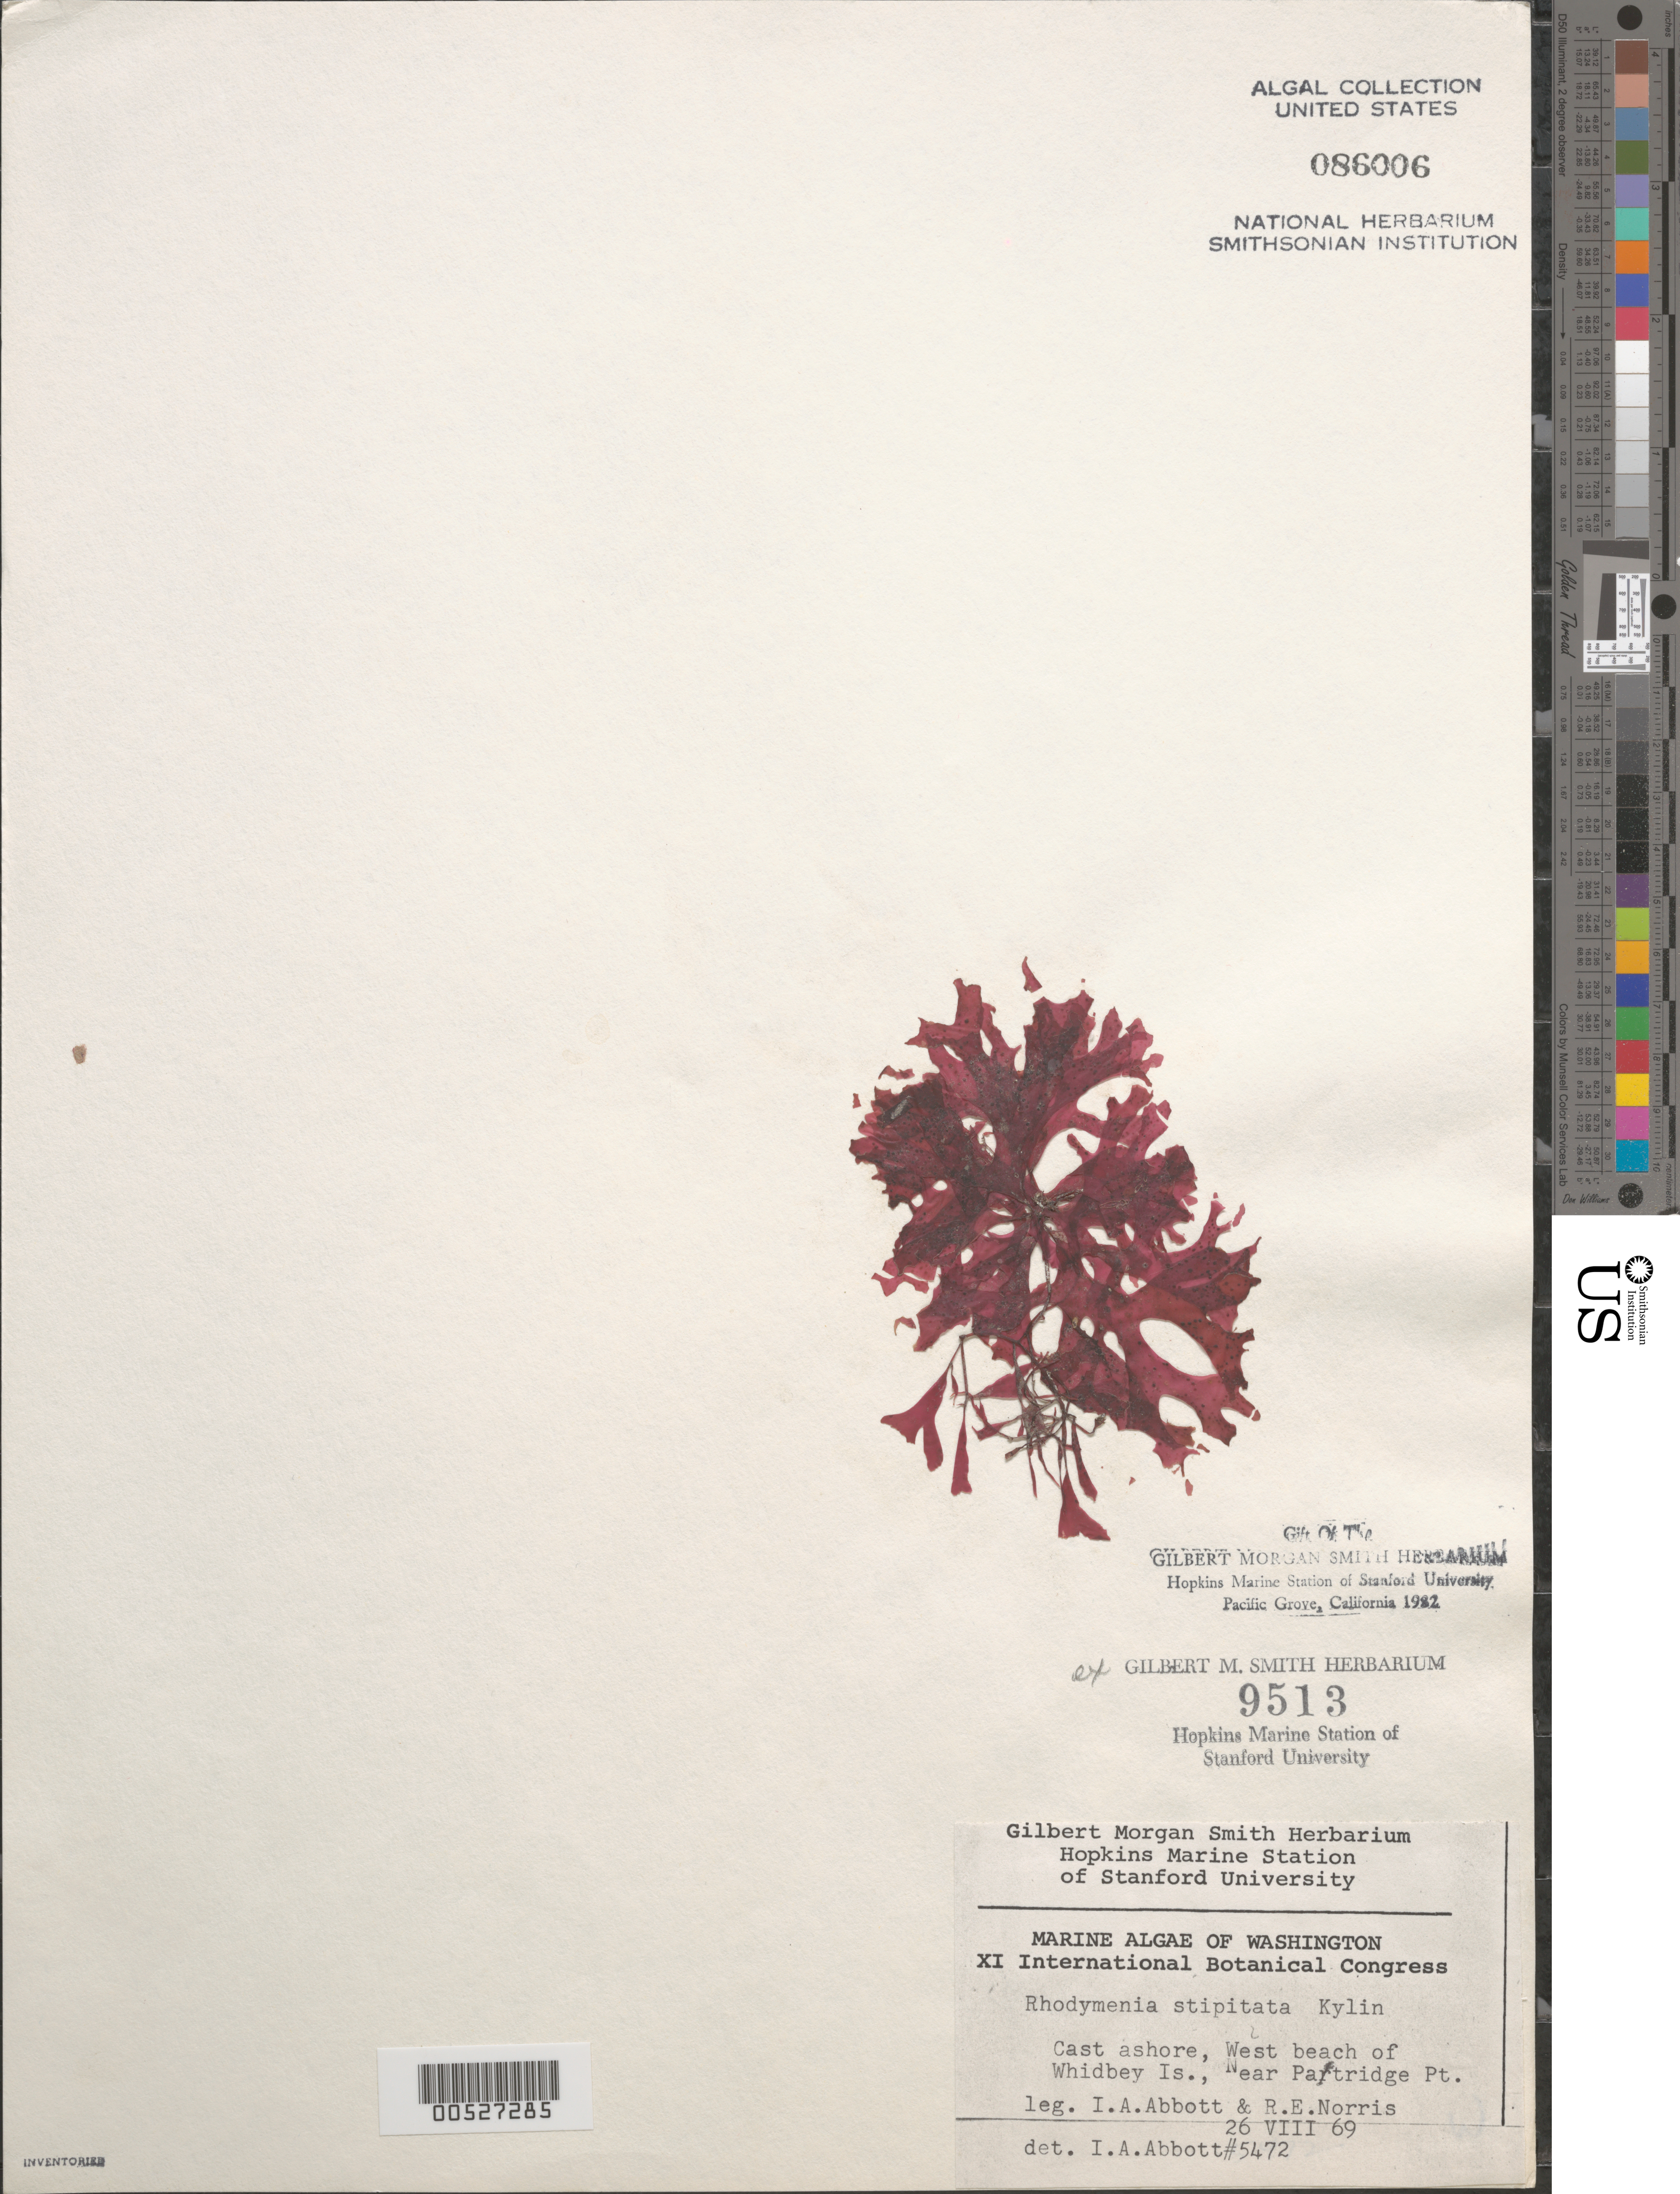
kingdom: Plantae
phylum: Rhodophyta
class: Florideophyceae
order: Rhodymeniales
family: Rhodymeniaceae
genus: Sparlingia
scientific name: Sparlingia pertusa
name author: (Postels & Rupr.) G.W. Saunders et al.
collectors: I. A. Abbott & R. E. Norris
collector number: IAA 5472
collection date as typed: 26 Aug 1969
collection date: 1969-08-26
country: United States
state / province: Washington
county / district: Island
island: Whidbey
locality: West Beach near Partridge Point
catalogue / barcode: US 86006